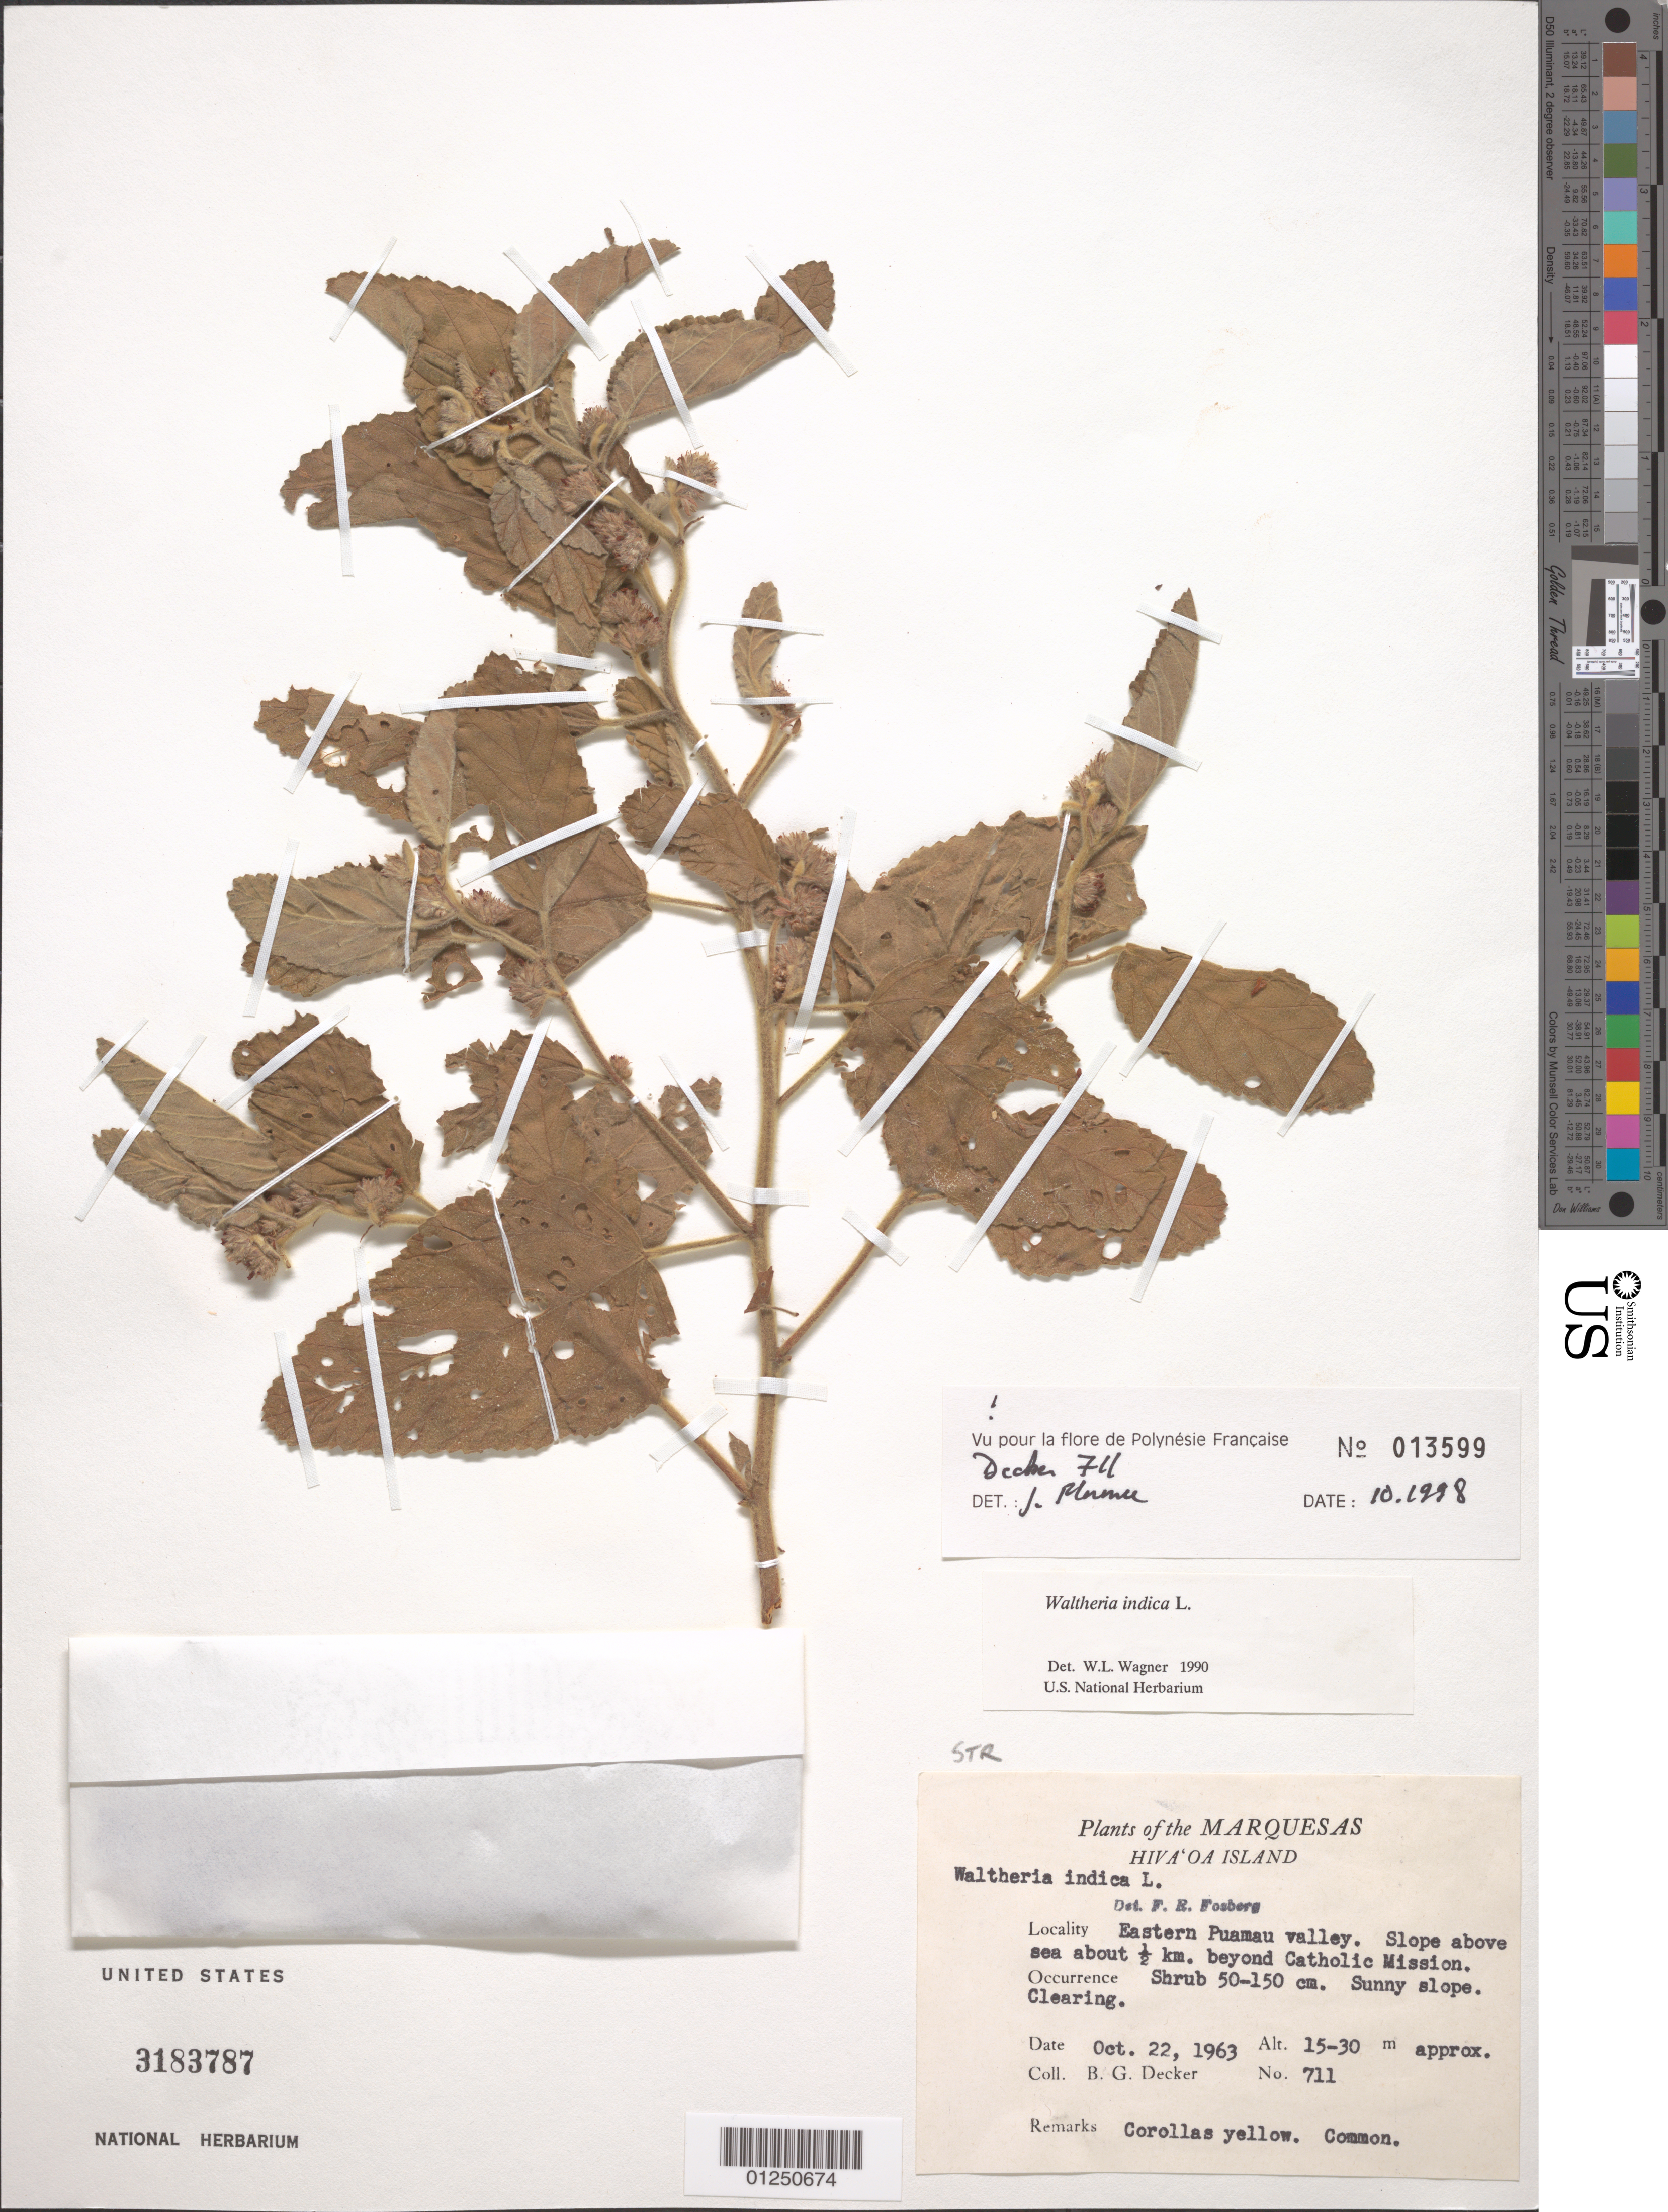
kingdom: Plantae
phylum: Tracheophyta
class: Magnoliopsida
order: Malvales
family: Malvaceae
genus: Waltheria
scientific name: Waltheria indica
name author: L.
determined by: Wagner, W. L., (BOT), Smithsonian Institution - National Museum of Natural History (UNITED STATES)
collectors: B. G. Decker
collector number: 711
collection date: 1963-10-22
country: French Polynesia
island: Hiva Oa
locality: E Puamau Valley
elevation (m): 15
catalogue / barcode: US 3183787